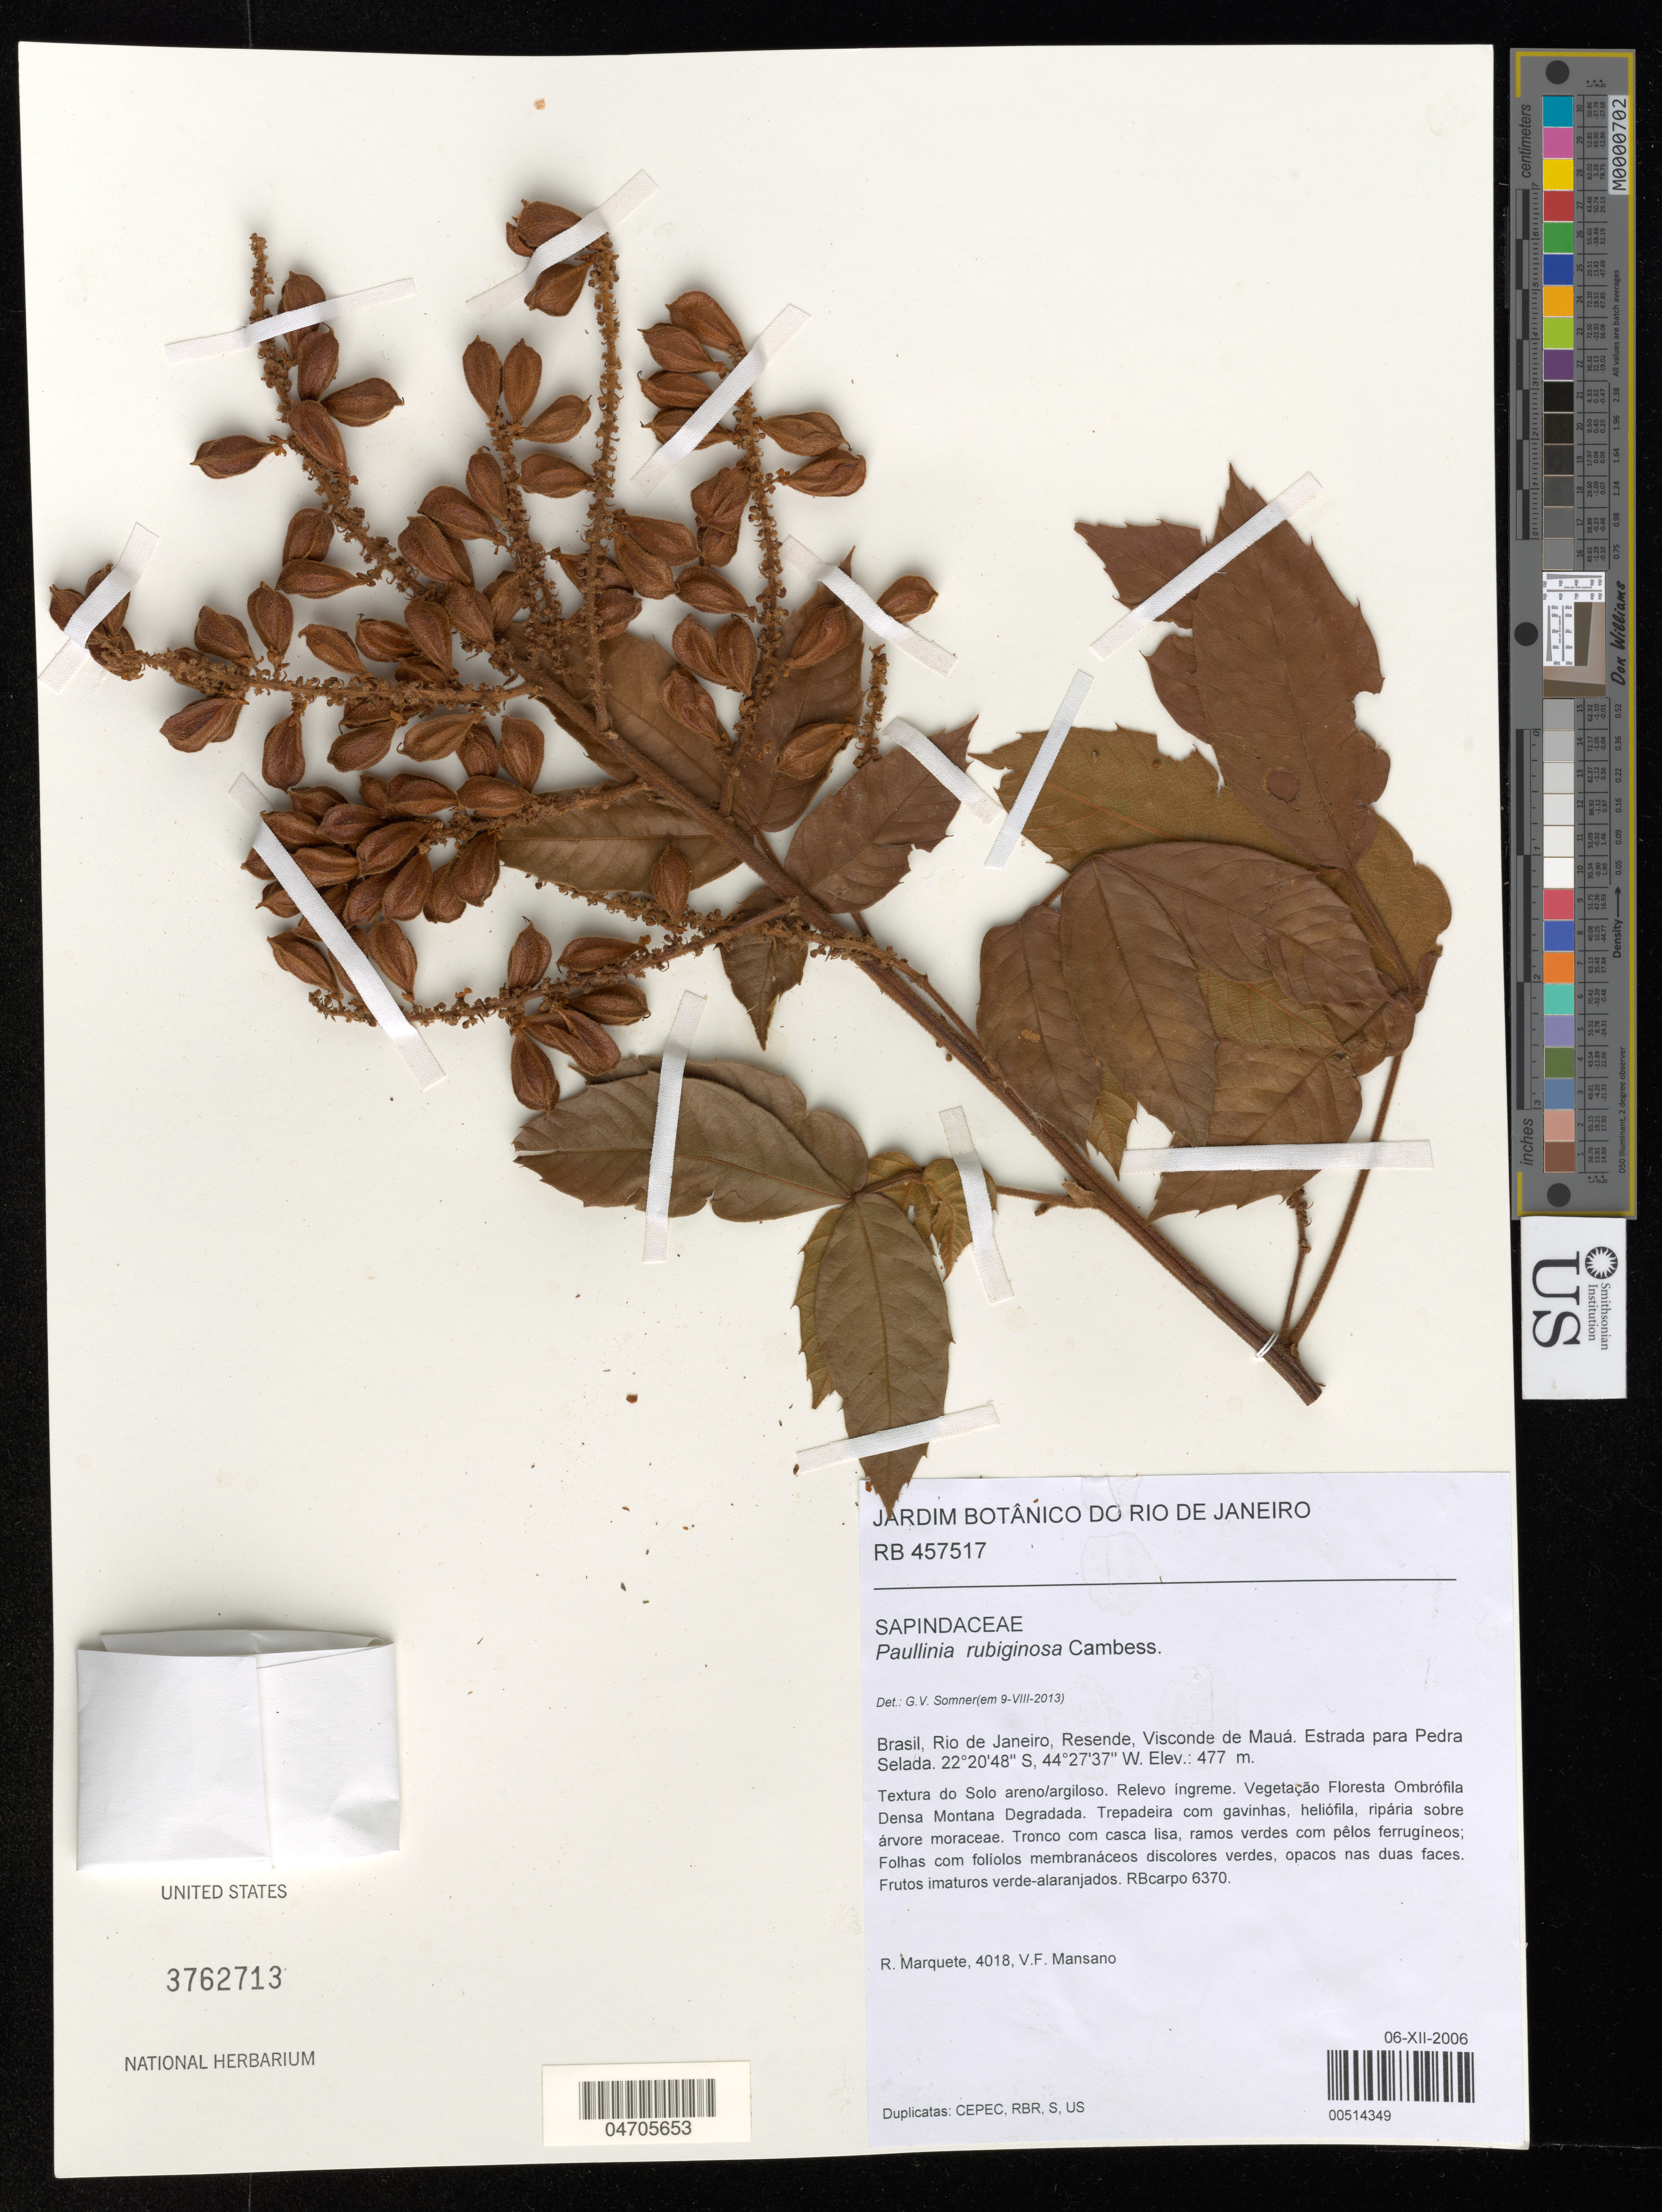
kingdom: Plantae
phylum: Tracheophyta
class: Magnoliopsida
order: Sapindales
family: Sapindaceae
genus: Paullinia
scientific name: Paullinia rubiginosa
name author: Cambess.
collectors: R. Marquete & V. Mansano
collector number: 4018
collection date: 2006-12-06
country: Brazil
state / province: Rio de Janeiro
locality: Resende, Visconde de Mauá. Estrada para Pedra Selada.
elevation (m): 477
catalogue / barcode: US 3762713